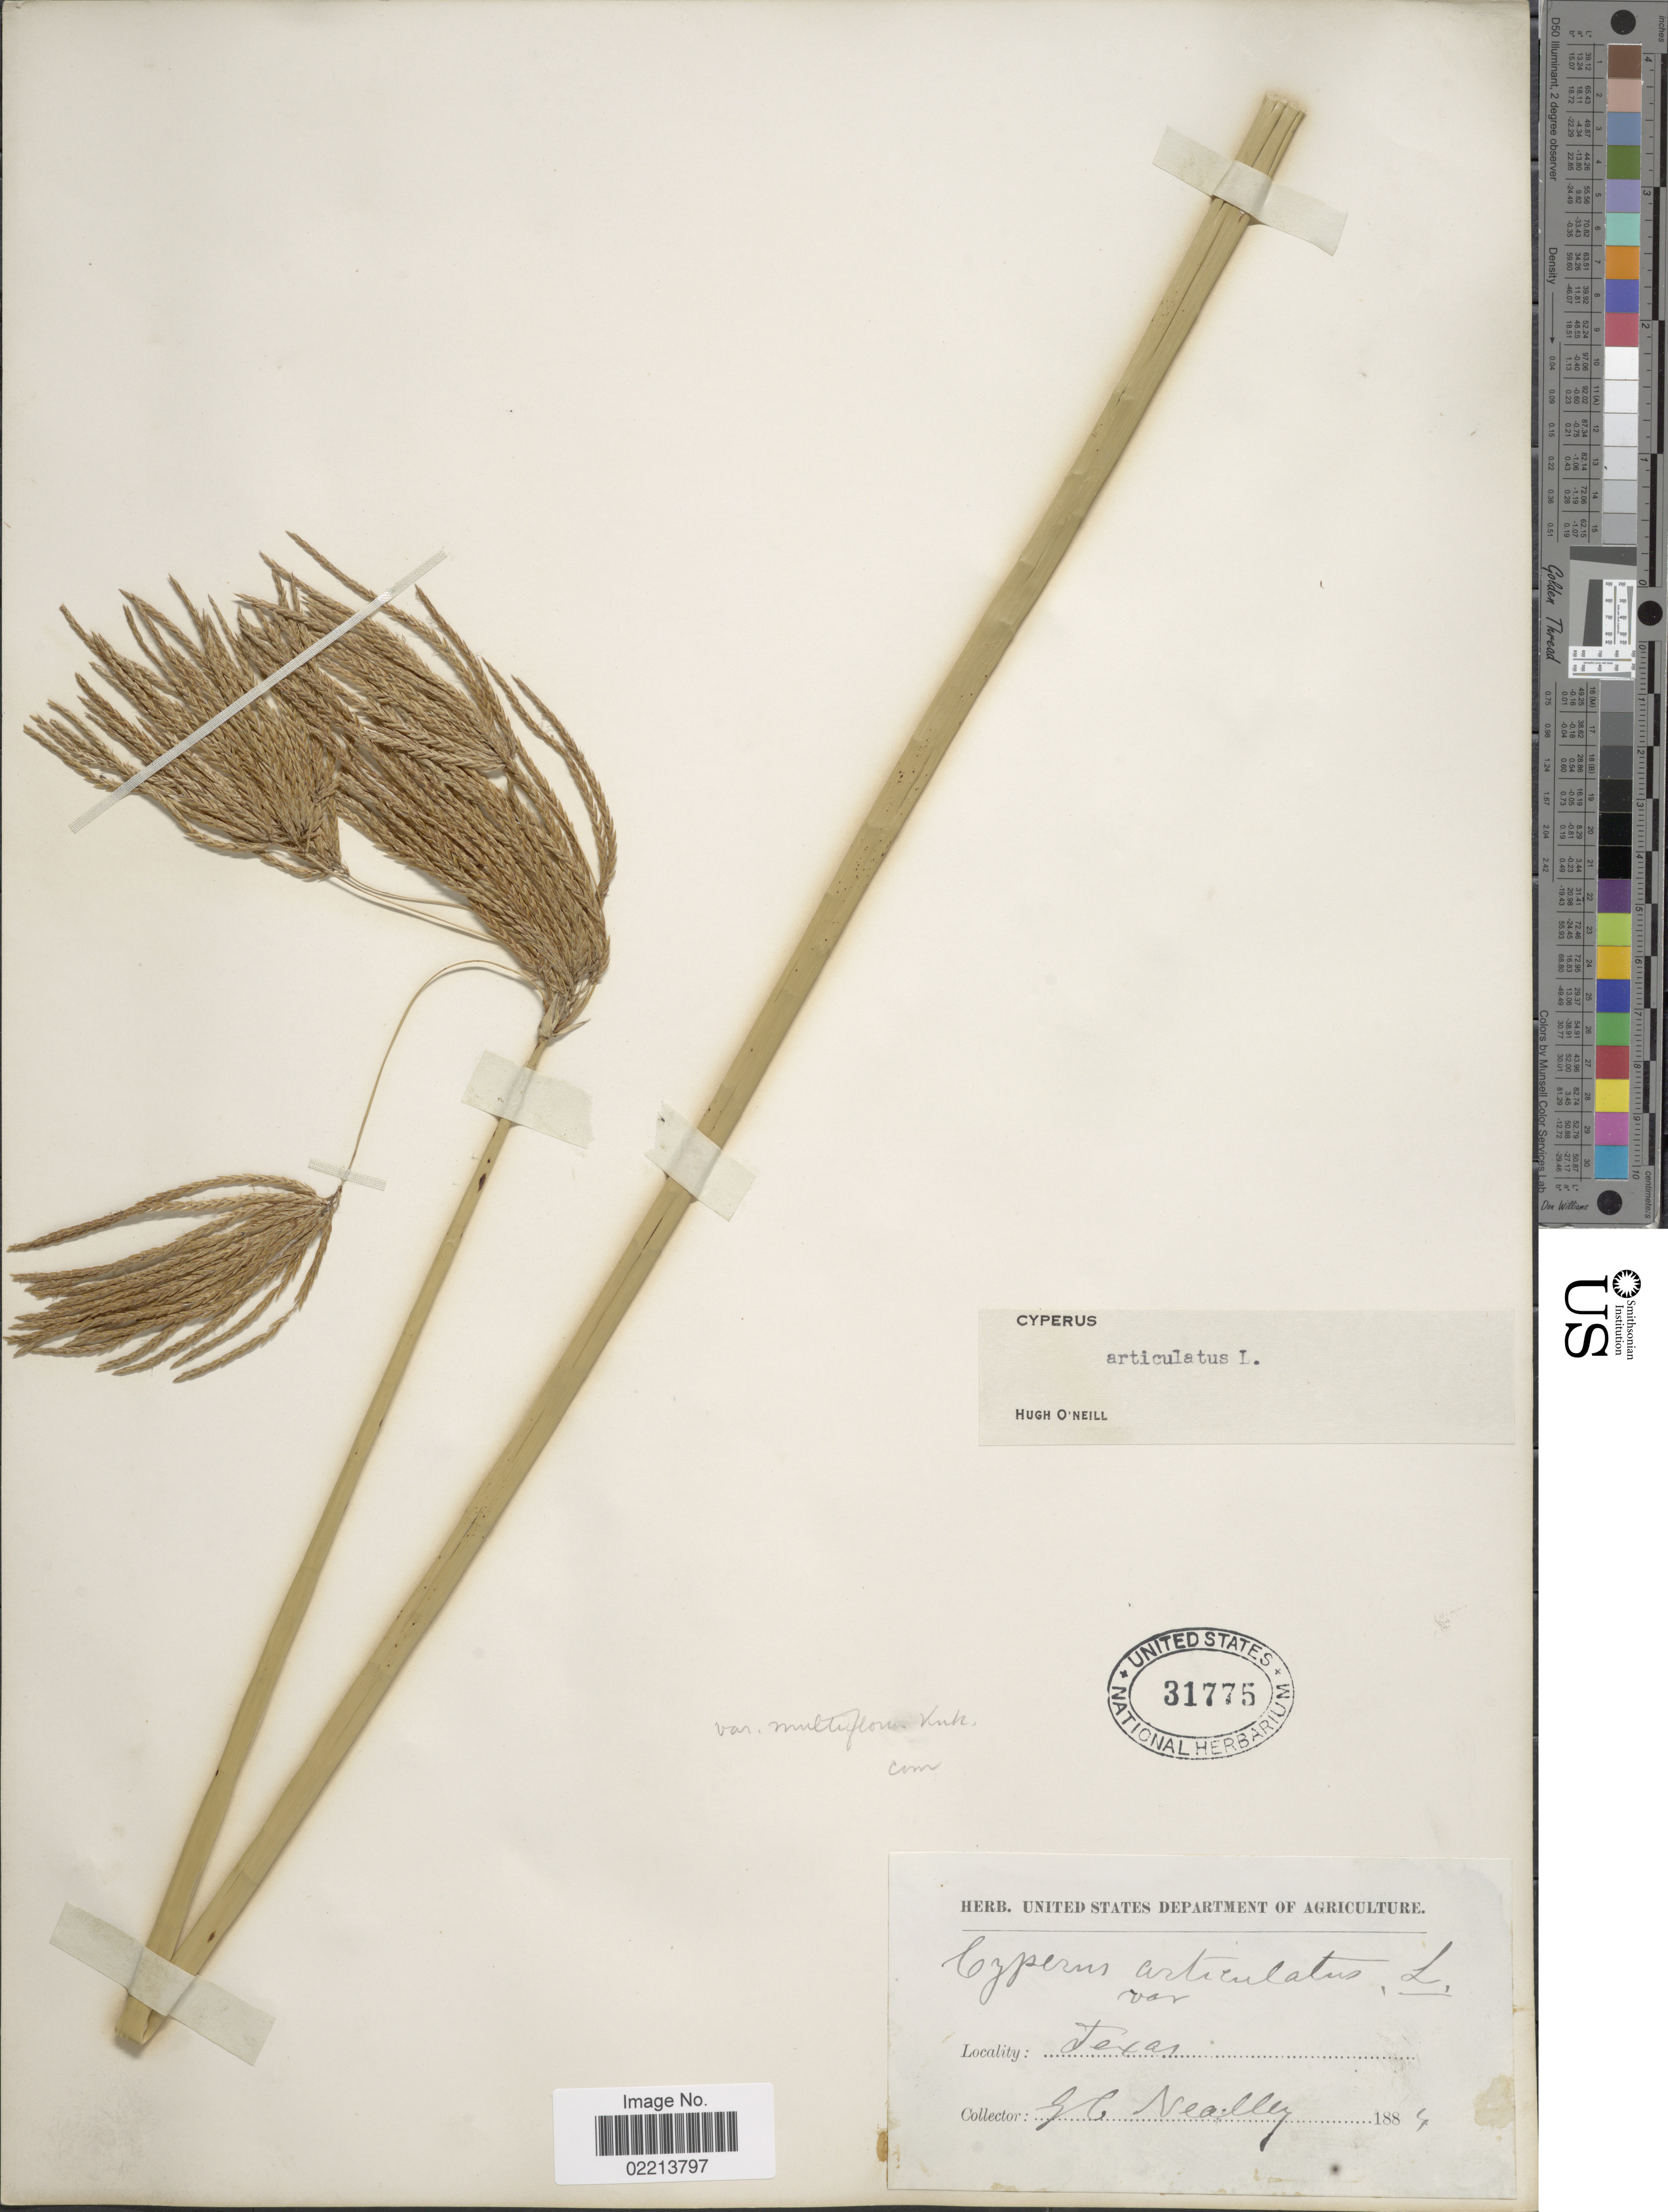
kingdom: Plantae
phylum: Tracheophyta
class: Liliopsida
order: Poales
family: Cyperaceae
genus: Cyperus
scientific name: Cyperus articulatus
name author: L.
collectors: G. C. Nealley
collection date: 1884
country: United States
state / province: Texas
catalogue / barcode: US 31775